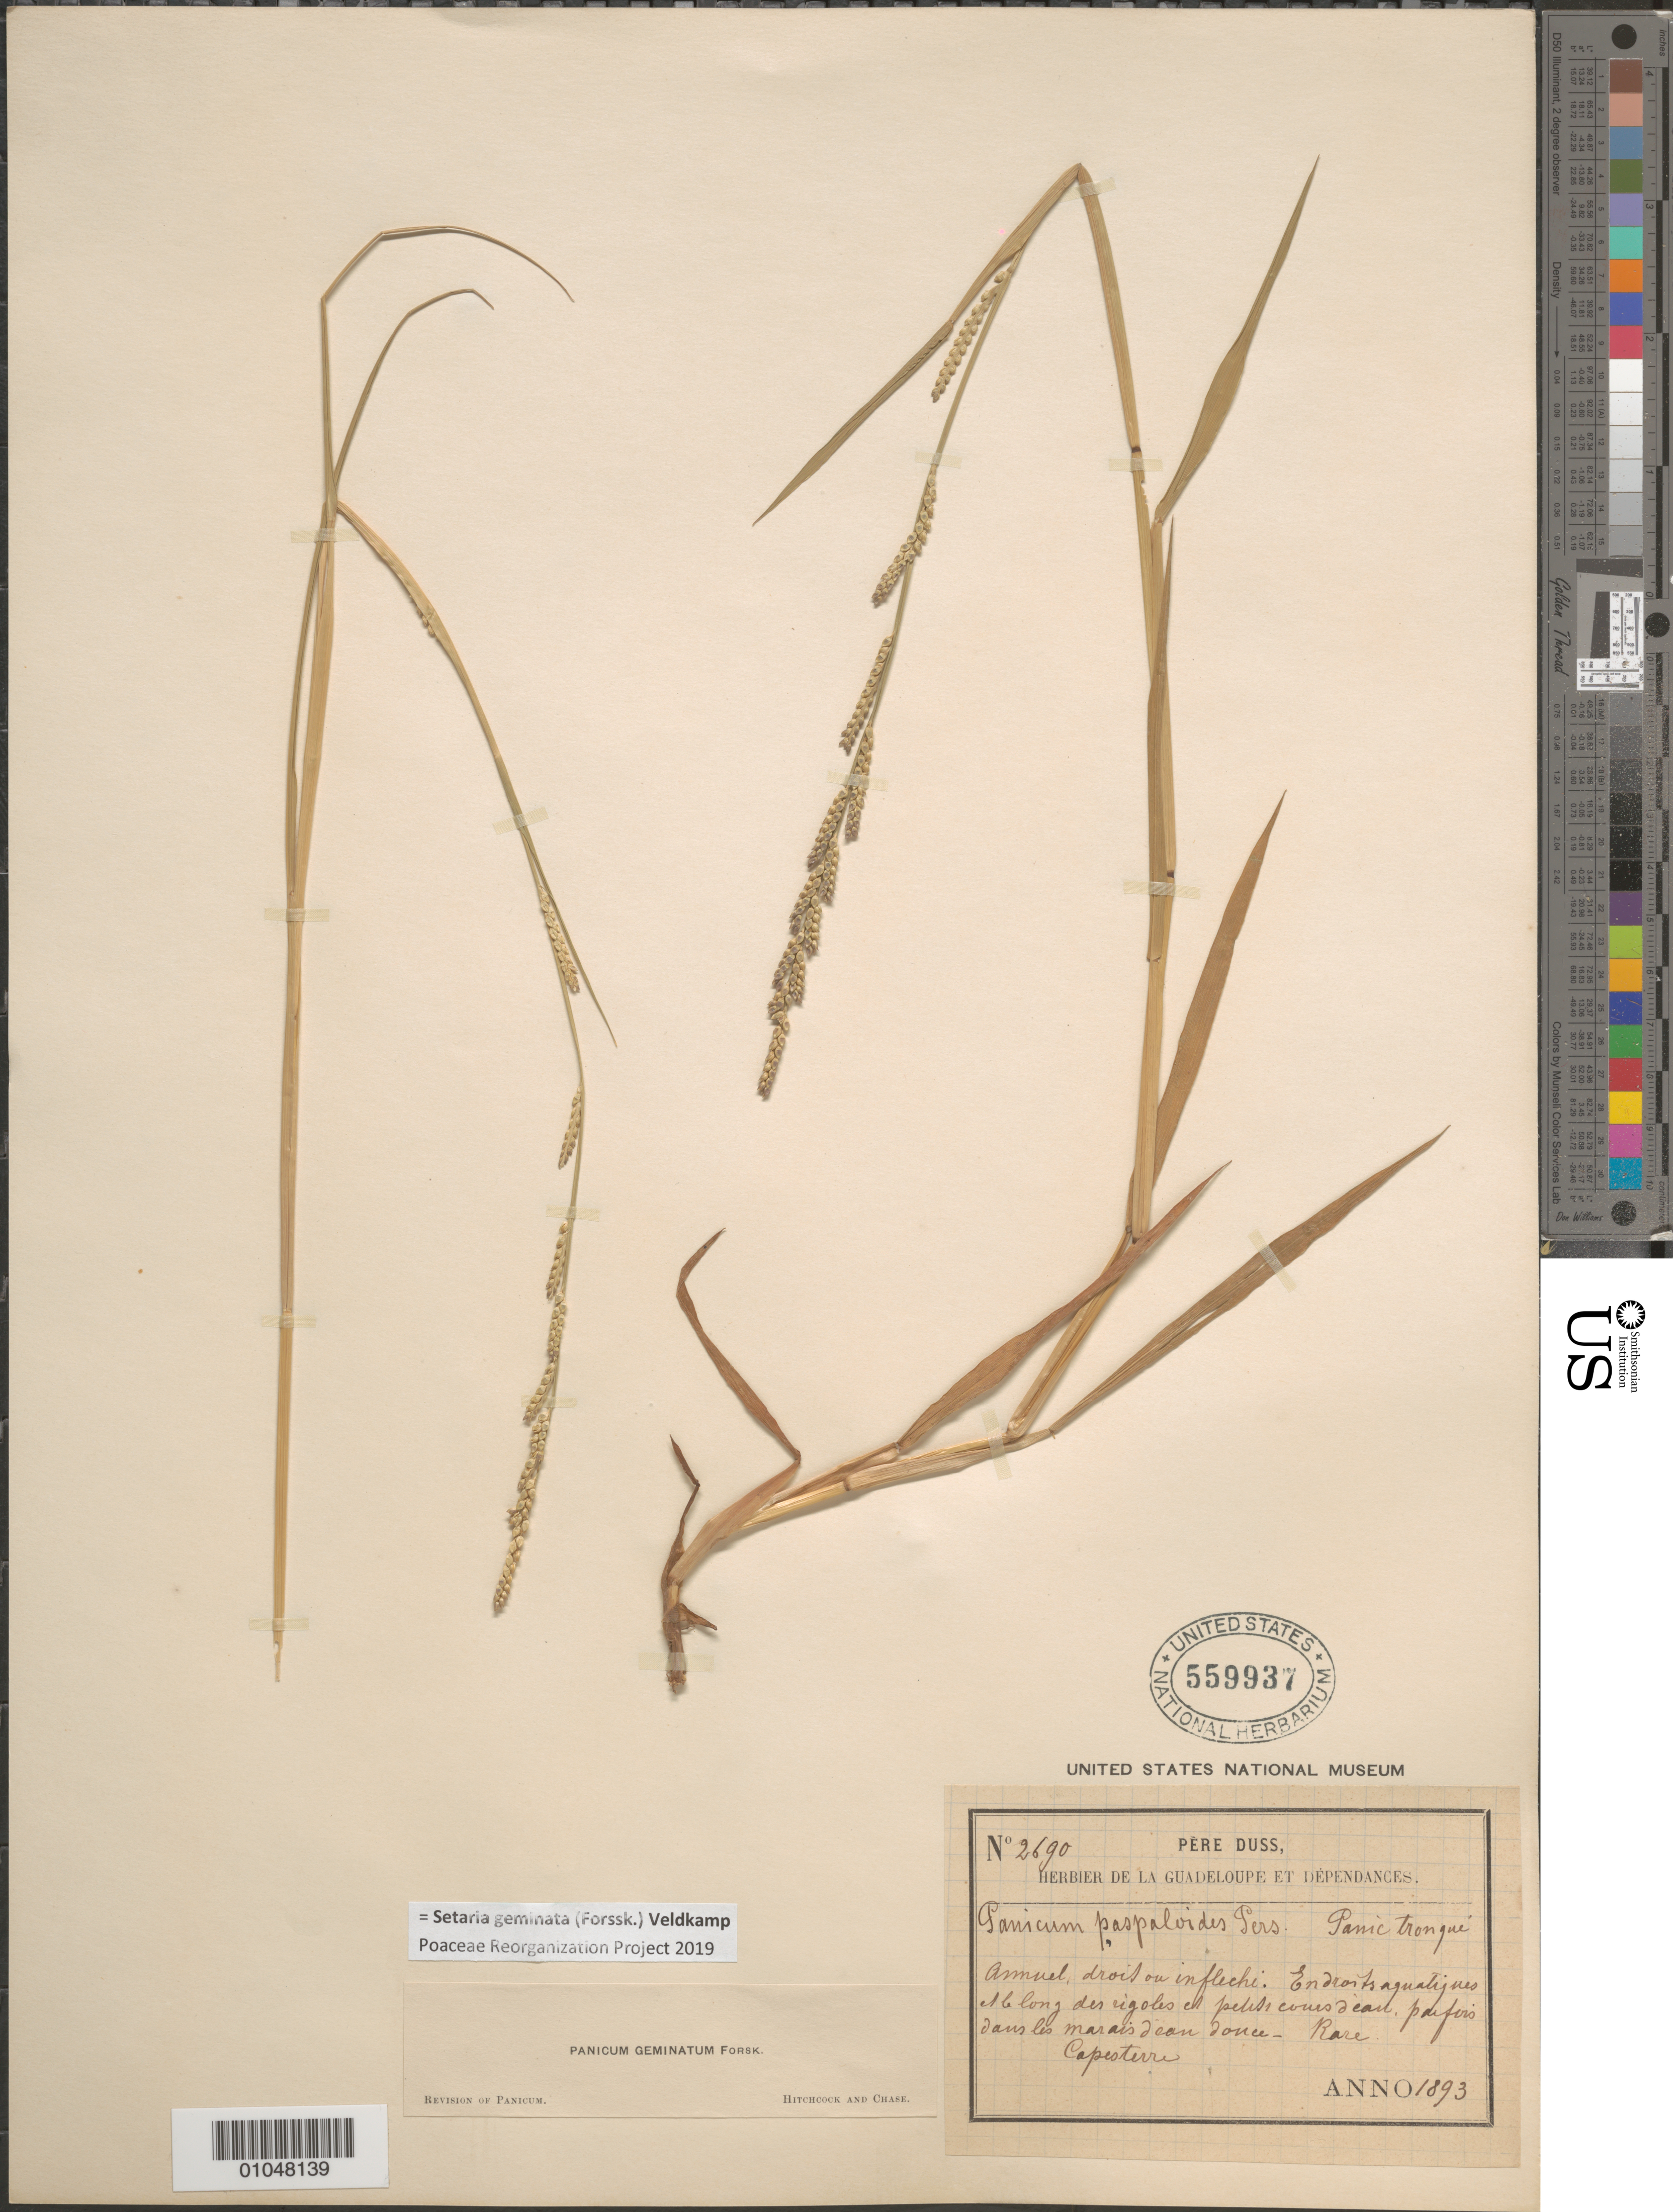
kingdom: Plantae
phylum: Tracheophyta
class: Liliopsida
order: Poales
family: Poaceae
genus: Panicum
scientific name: Panicum geminatum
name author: Forssk.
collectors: Père Duss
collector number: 2690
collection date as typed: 1893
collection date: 1893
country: Guadeloupe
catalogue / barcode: US 559937